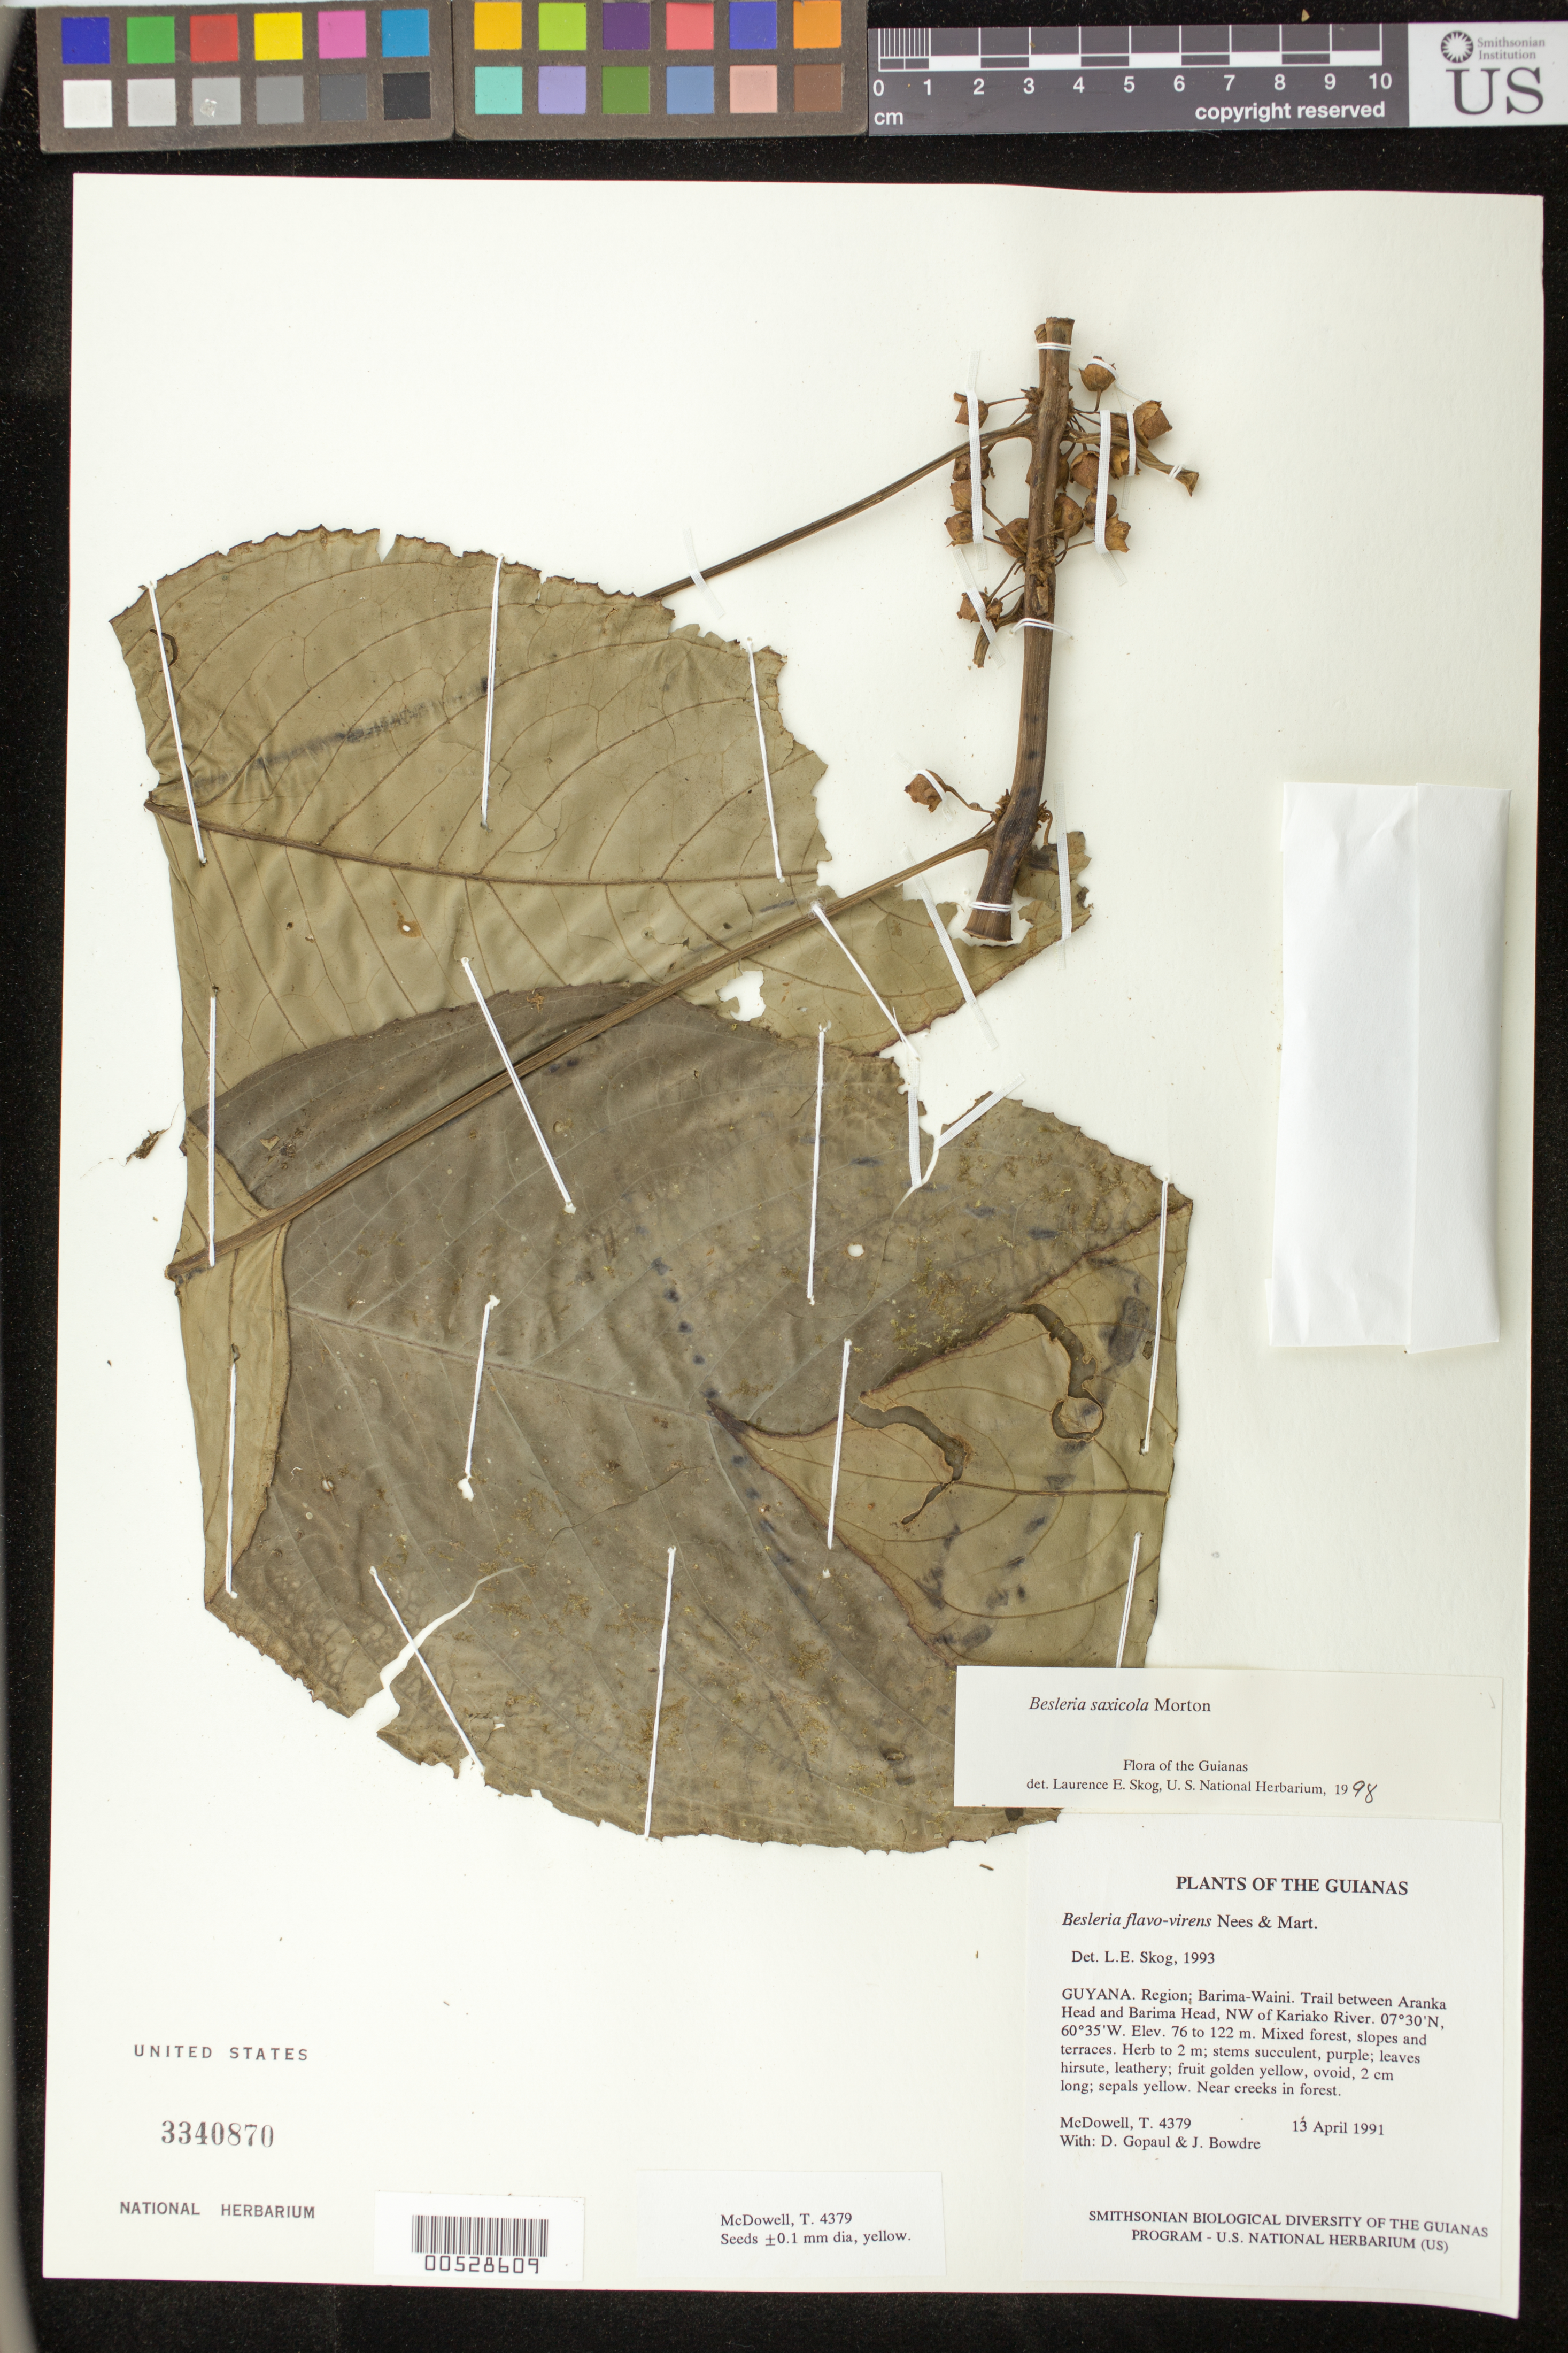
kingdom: Plantae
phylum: Tracheophyta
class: Magnoliopsida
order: Lamiales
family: Gesneriaceae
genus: Besleria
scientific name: Besleria saxicola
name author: C.V. Morton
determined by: Skog, Laurence E.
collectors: T. McDowell, D. Gopaul & J. Bowdre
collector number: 4379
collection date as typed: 13 Apr 1991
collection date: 1991-04-13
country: Guyana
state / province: Barima-Waini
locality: Trail between Aranka Head and Barima Head, NW of Kariako River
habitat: Mixed forest, slopes and terraces; near creeks in forest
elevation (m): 76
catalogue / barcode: US 3340870